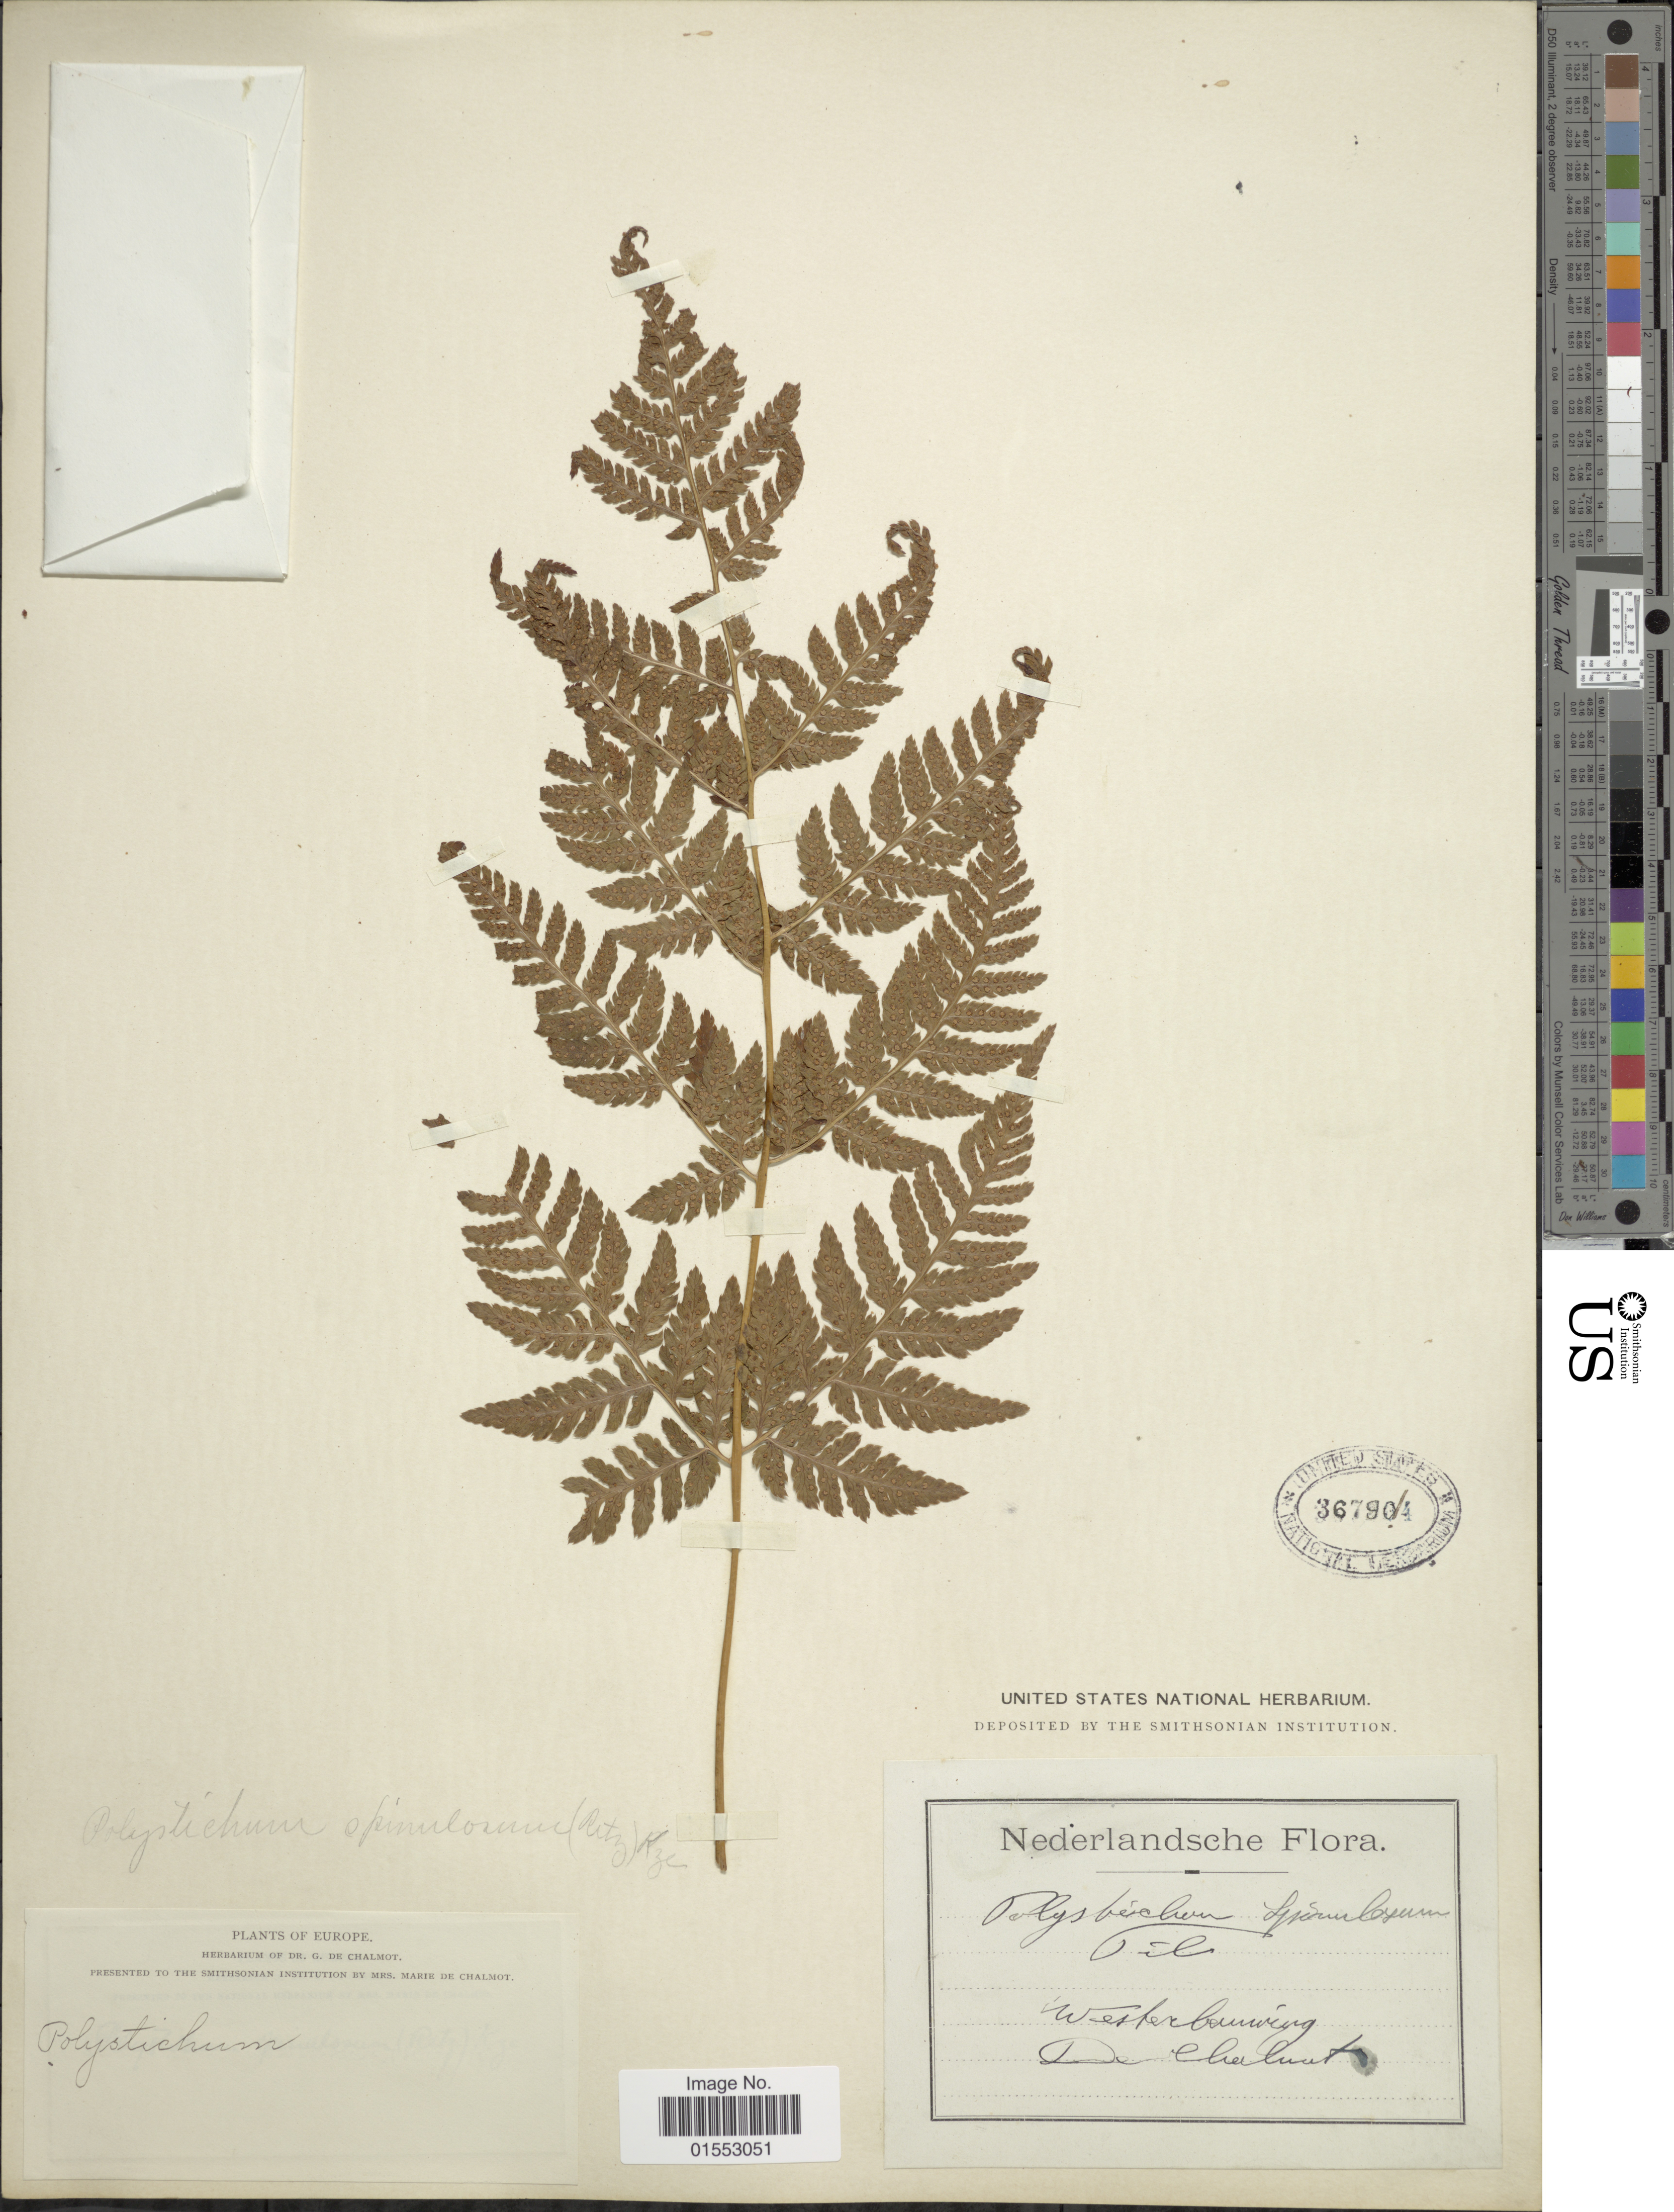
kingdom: Plantae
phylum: Tracheophyta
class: Polypodiopsida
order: Polypodiales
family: Dryopteridaceae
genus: Dryopteris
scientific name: Dryopteris carthusiana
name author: (Villars) H.P. Fuchs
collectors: ex herb. G. de Chalmot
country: French Southern Territories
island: Europa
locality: Europa. Westerbouwing [interpreted]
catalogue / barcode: US 367904